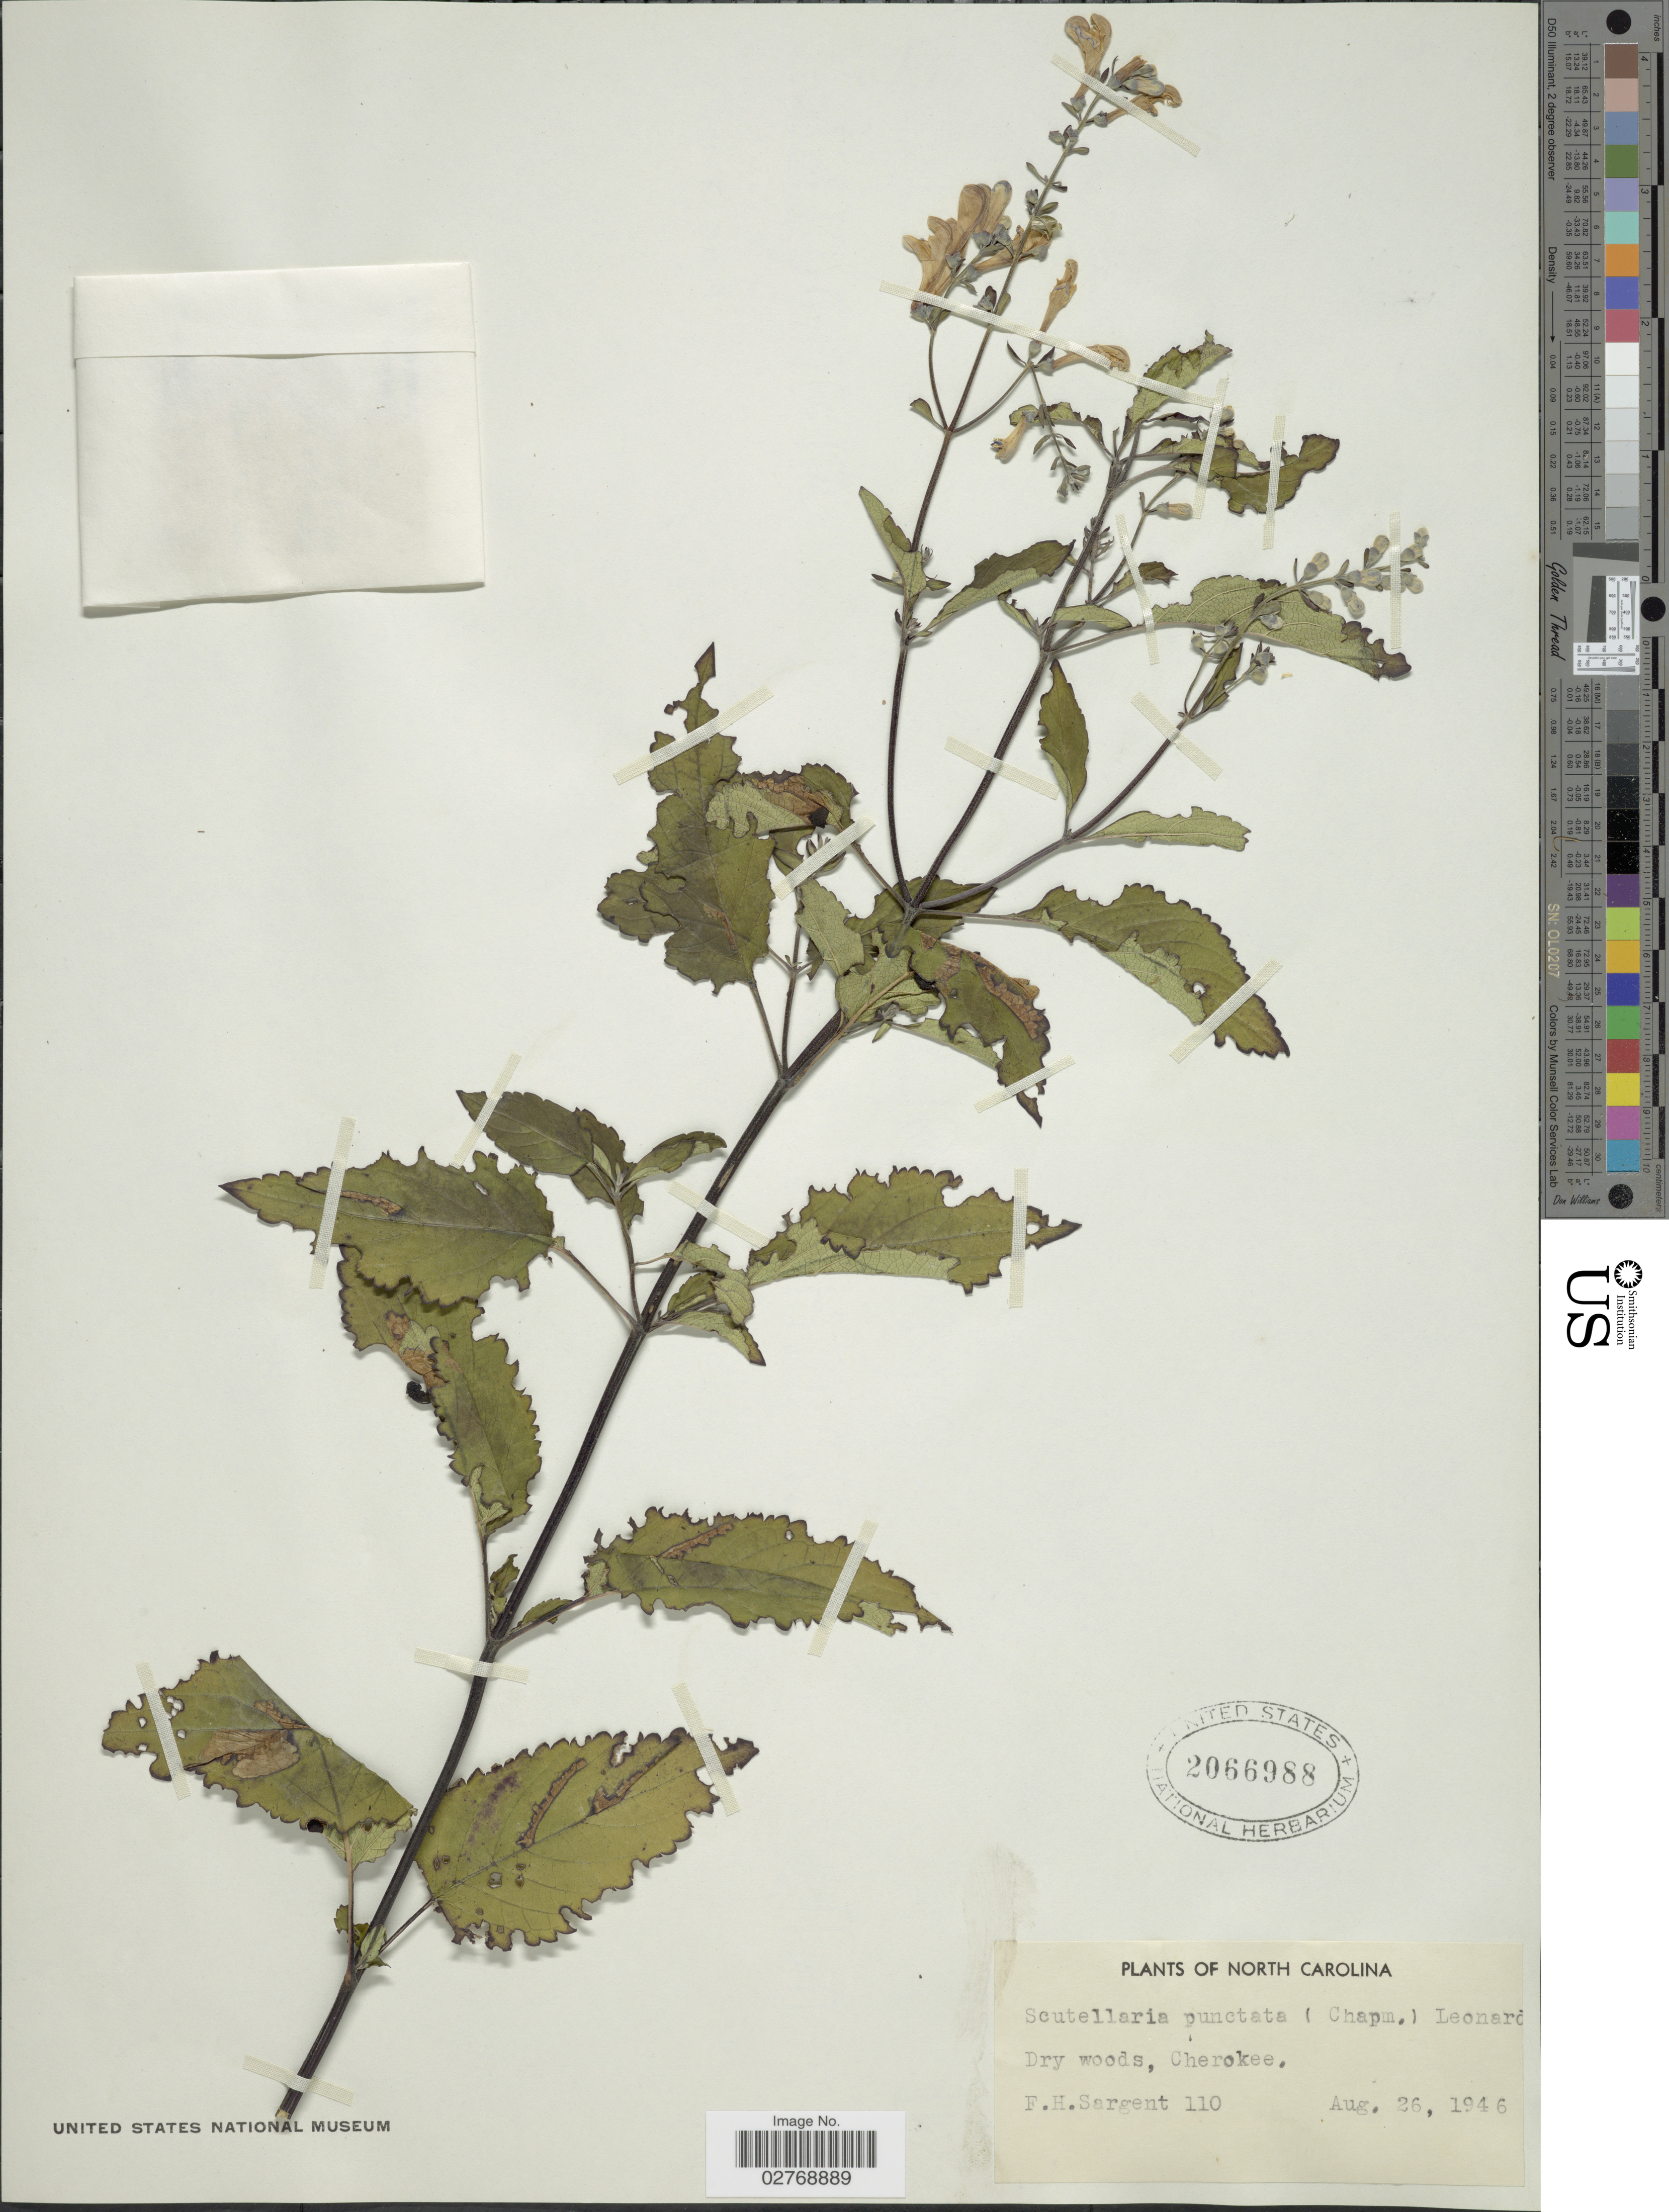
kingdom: Plantae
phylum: Tracheophyta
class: Magnoliopsida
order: Lamiales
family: Lamiaceae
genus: Scutellaria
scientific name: Scutellaria punctata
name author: (Chapm.) Leonard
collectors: F. H. Sargent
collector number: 110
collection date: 1946-08-26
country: United States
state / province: North Carolina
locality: Cherokee.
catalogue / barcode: US 2066988